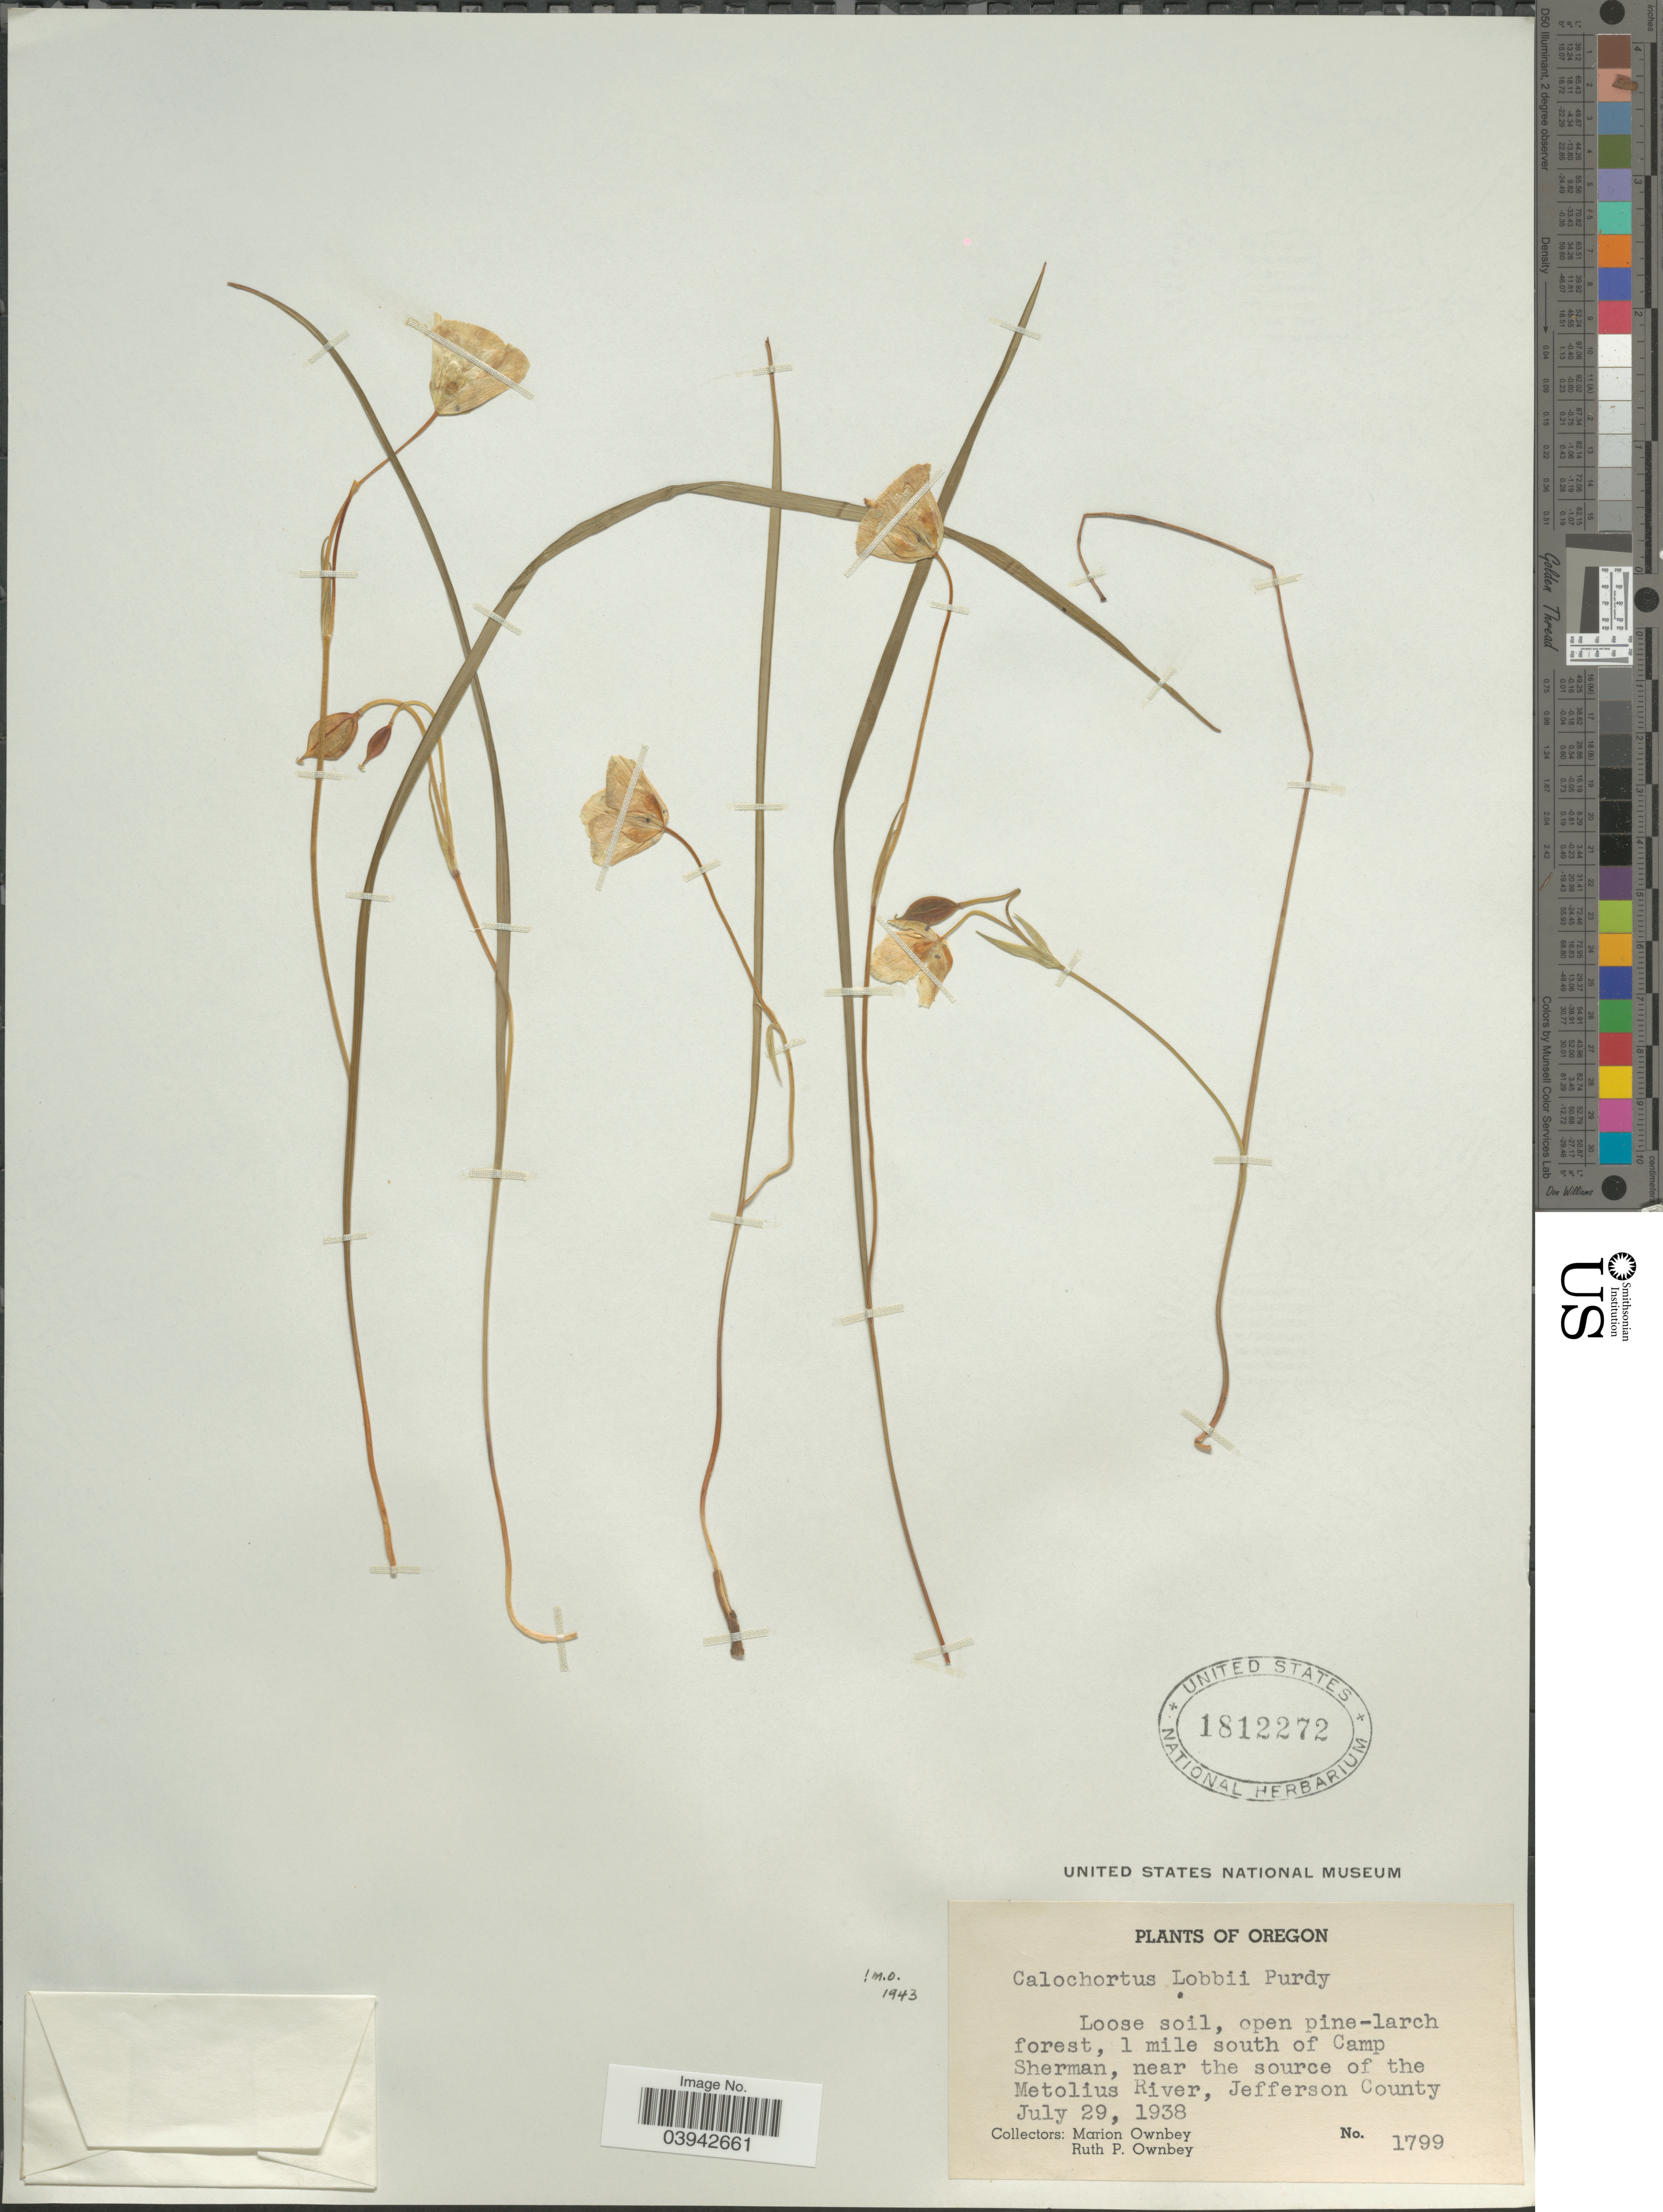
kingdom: Plantae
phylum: Tracheophyta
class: Liliopsida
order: Liliales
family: Liliaceae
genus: Calochortus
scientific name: Calochortus lobbii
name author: Purdy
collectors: M. Ownbey & R. Ownbey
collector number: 1799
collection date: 1938-07-29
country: United States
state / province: Oregon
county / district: Jefferson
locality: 1 mile south of Camp Sherman, near the source of the Metolius River, Jefferson County.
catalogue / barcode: US 1812272